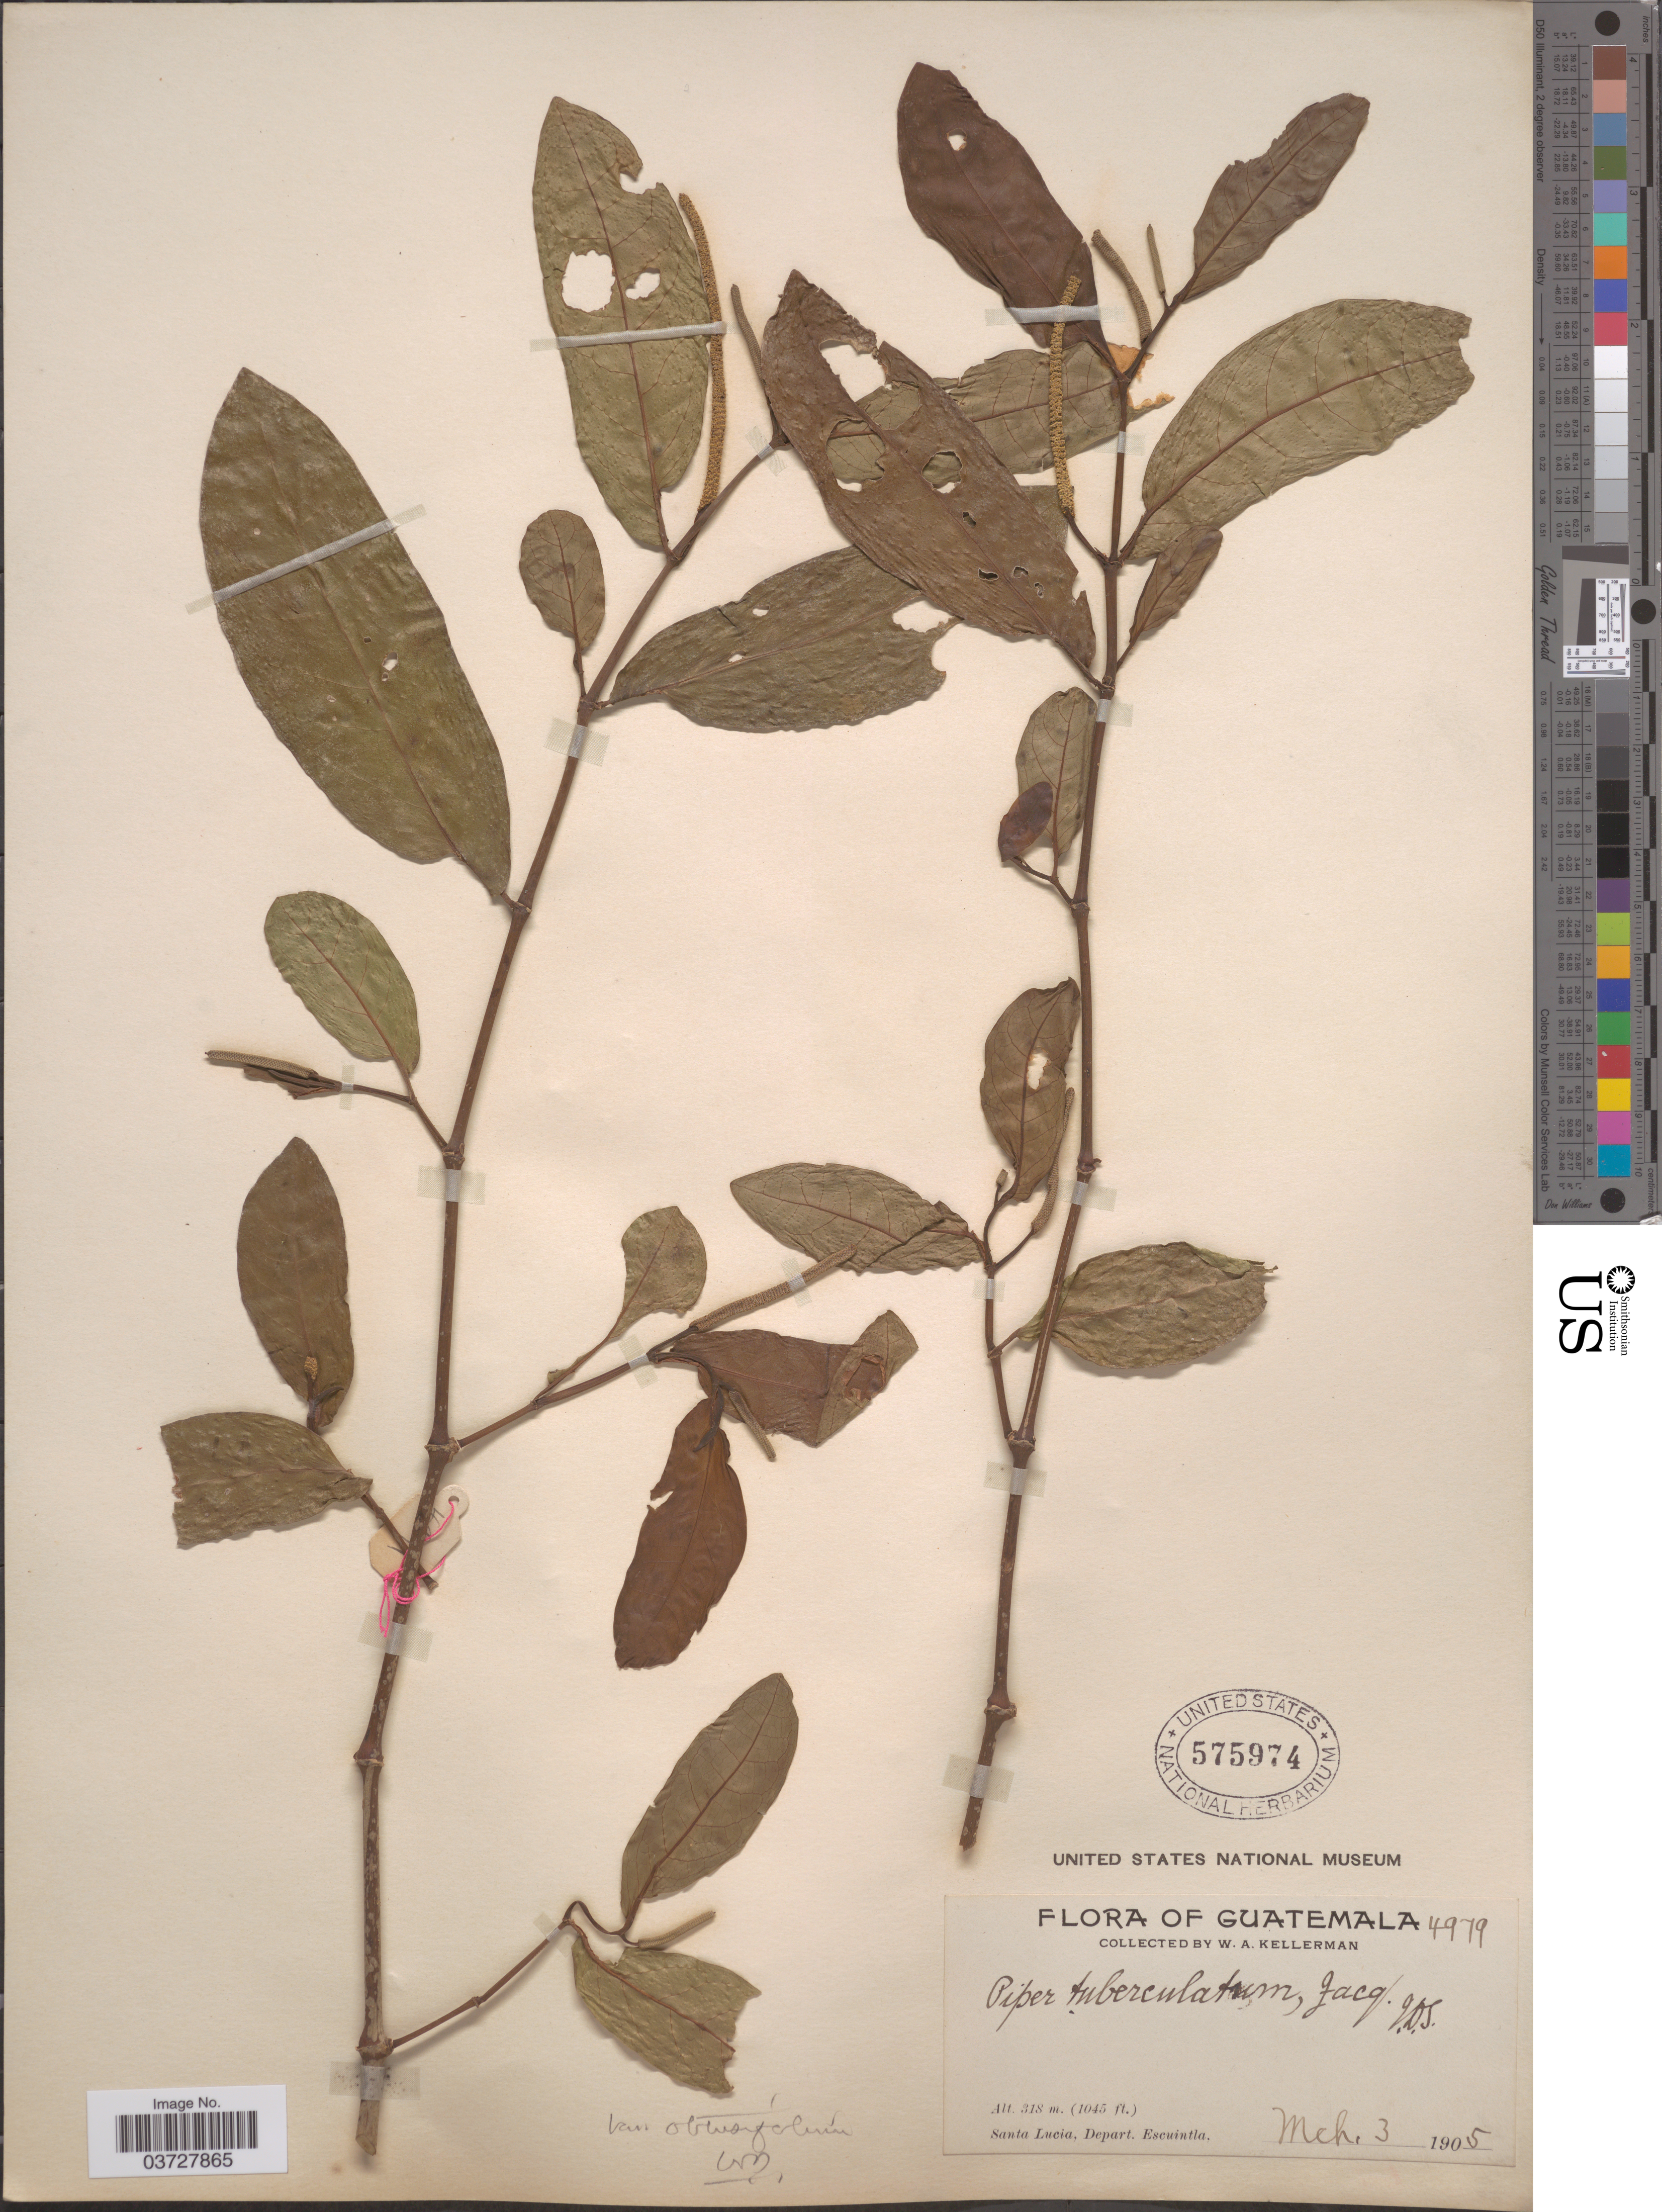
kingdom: Plantae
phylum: Tracheophyta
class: Magnoliopsida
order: Piperales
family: Piperaceae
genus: Piper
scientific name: Piper tuberculatum var. obtusifolium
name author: C. DC.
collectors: W. Kellerman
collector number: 4979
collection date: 1905-03-03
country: Guatemala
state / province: Escuintla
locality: Santa Lucia, Depart. Escuintla.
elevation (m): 318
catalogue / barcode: US 575974